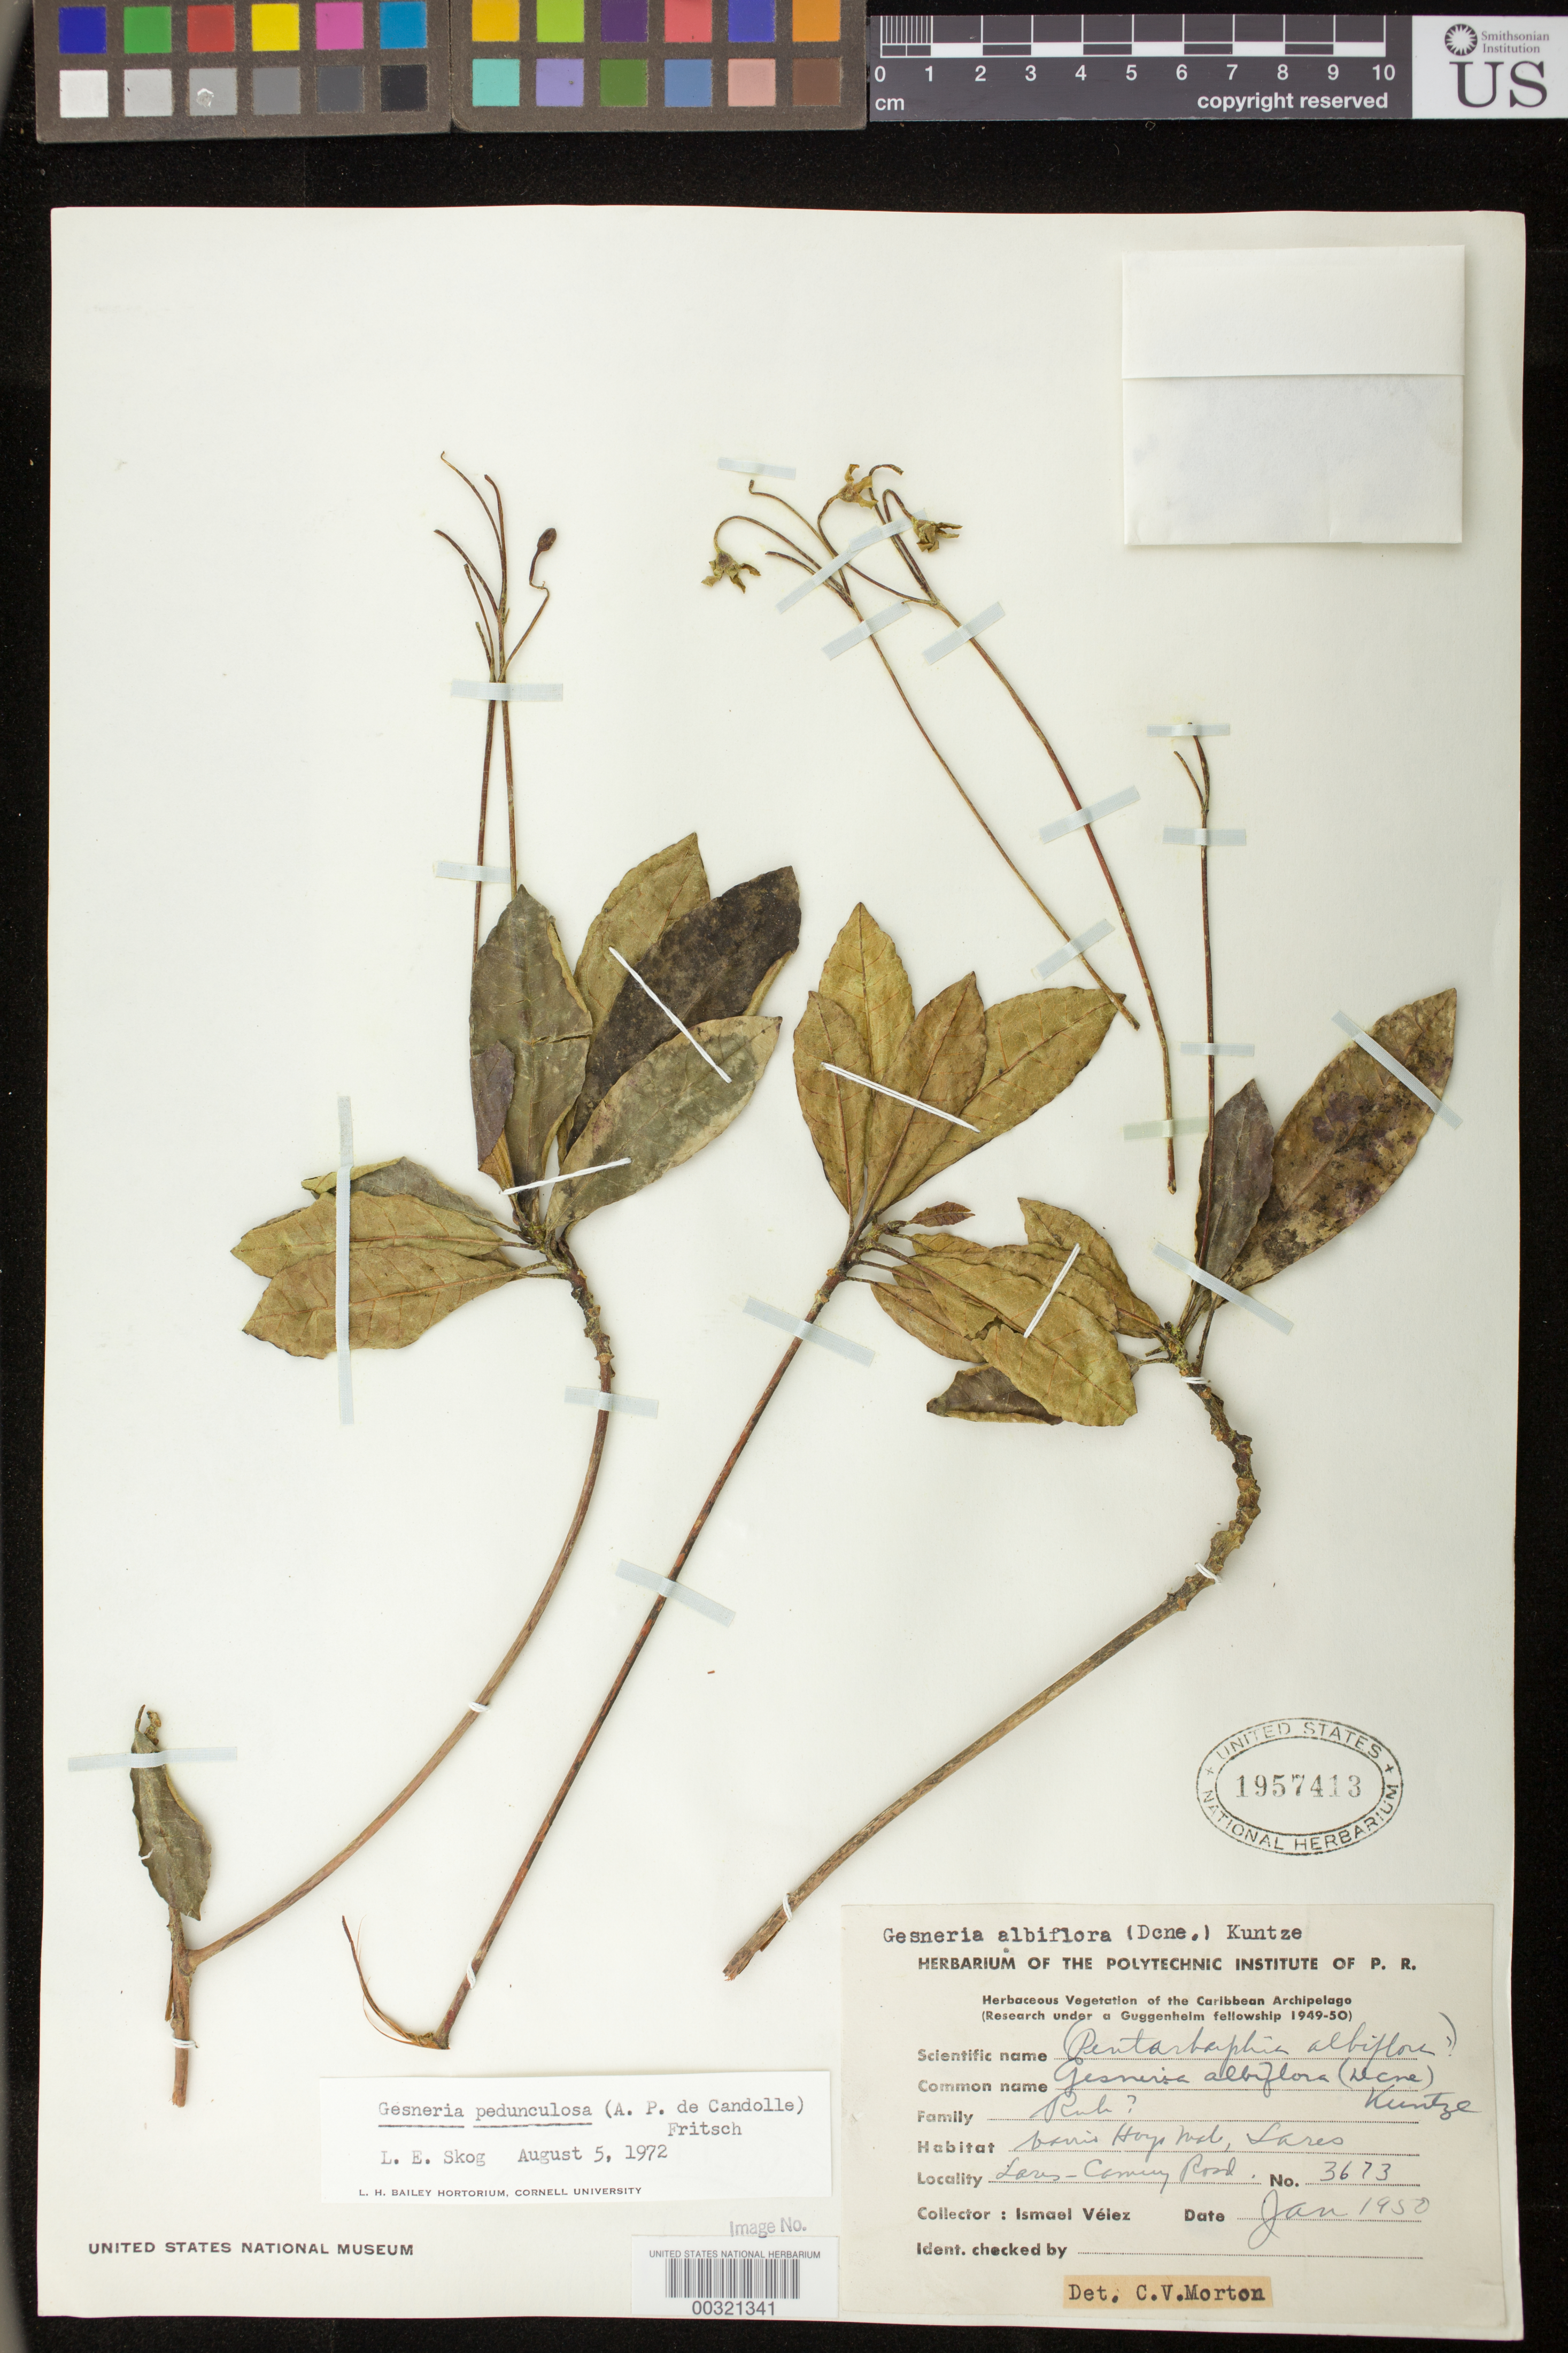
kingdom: Plantae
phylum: Tracheophyta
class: Magnoliopsida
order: Lamiales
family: Gesneriaceae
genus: Gesneria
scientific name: Gesneria pedunculosa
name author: (DC.) Fritsch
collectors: I. Velez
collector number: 3673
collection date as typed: Jan 1950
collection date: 1950-01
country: Puerto Rico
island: Puerto Rico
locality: Barrio Hoyo Hial, Lares - Camuy road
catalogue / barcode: US 1957413